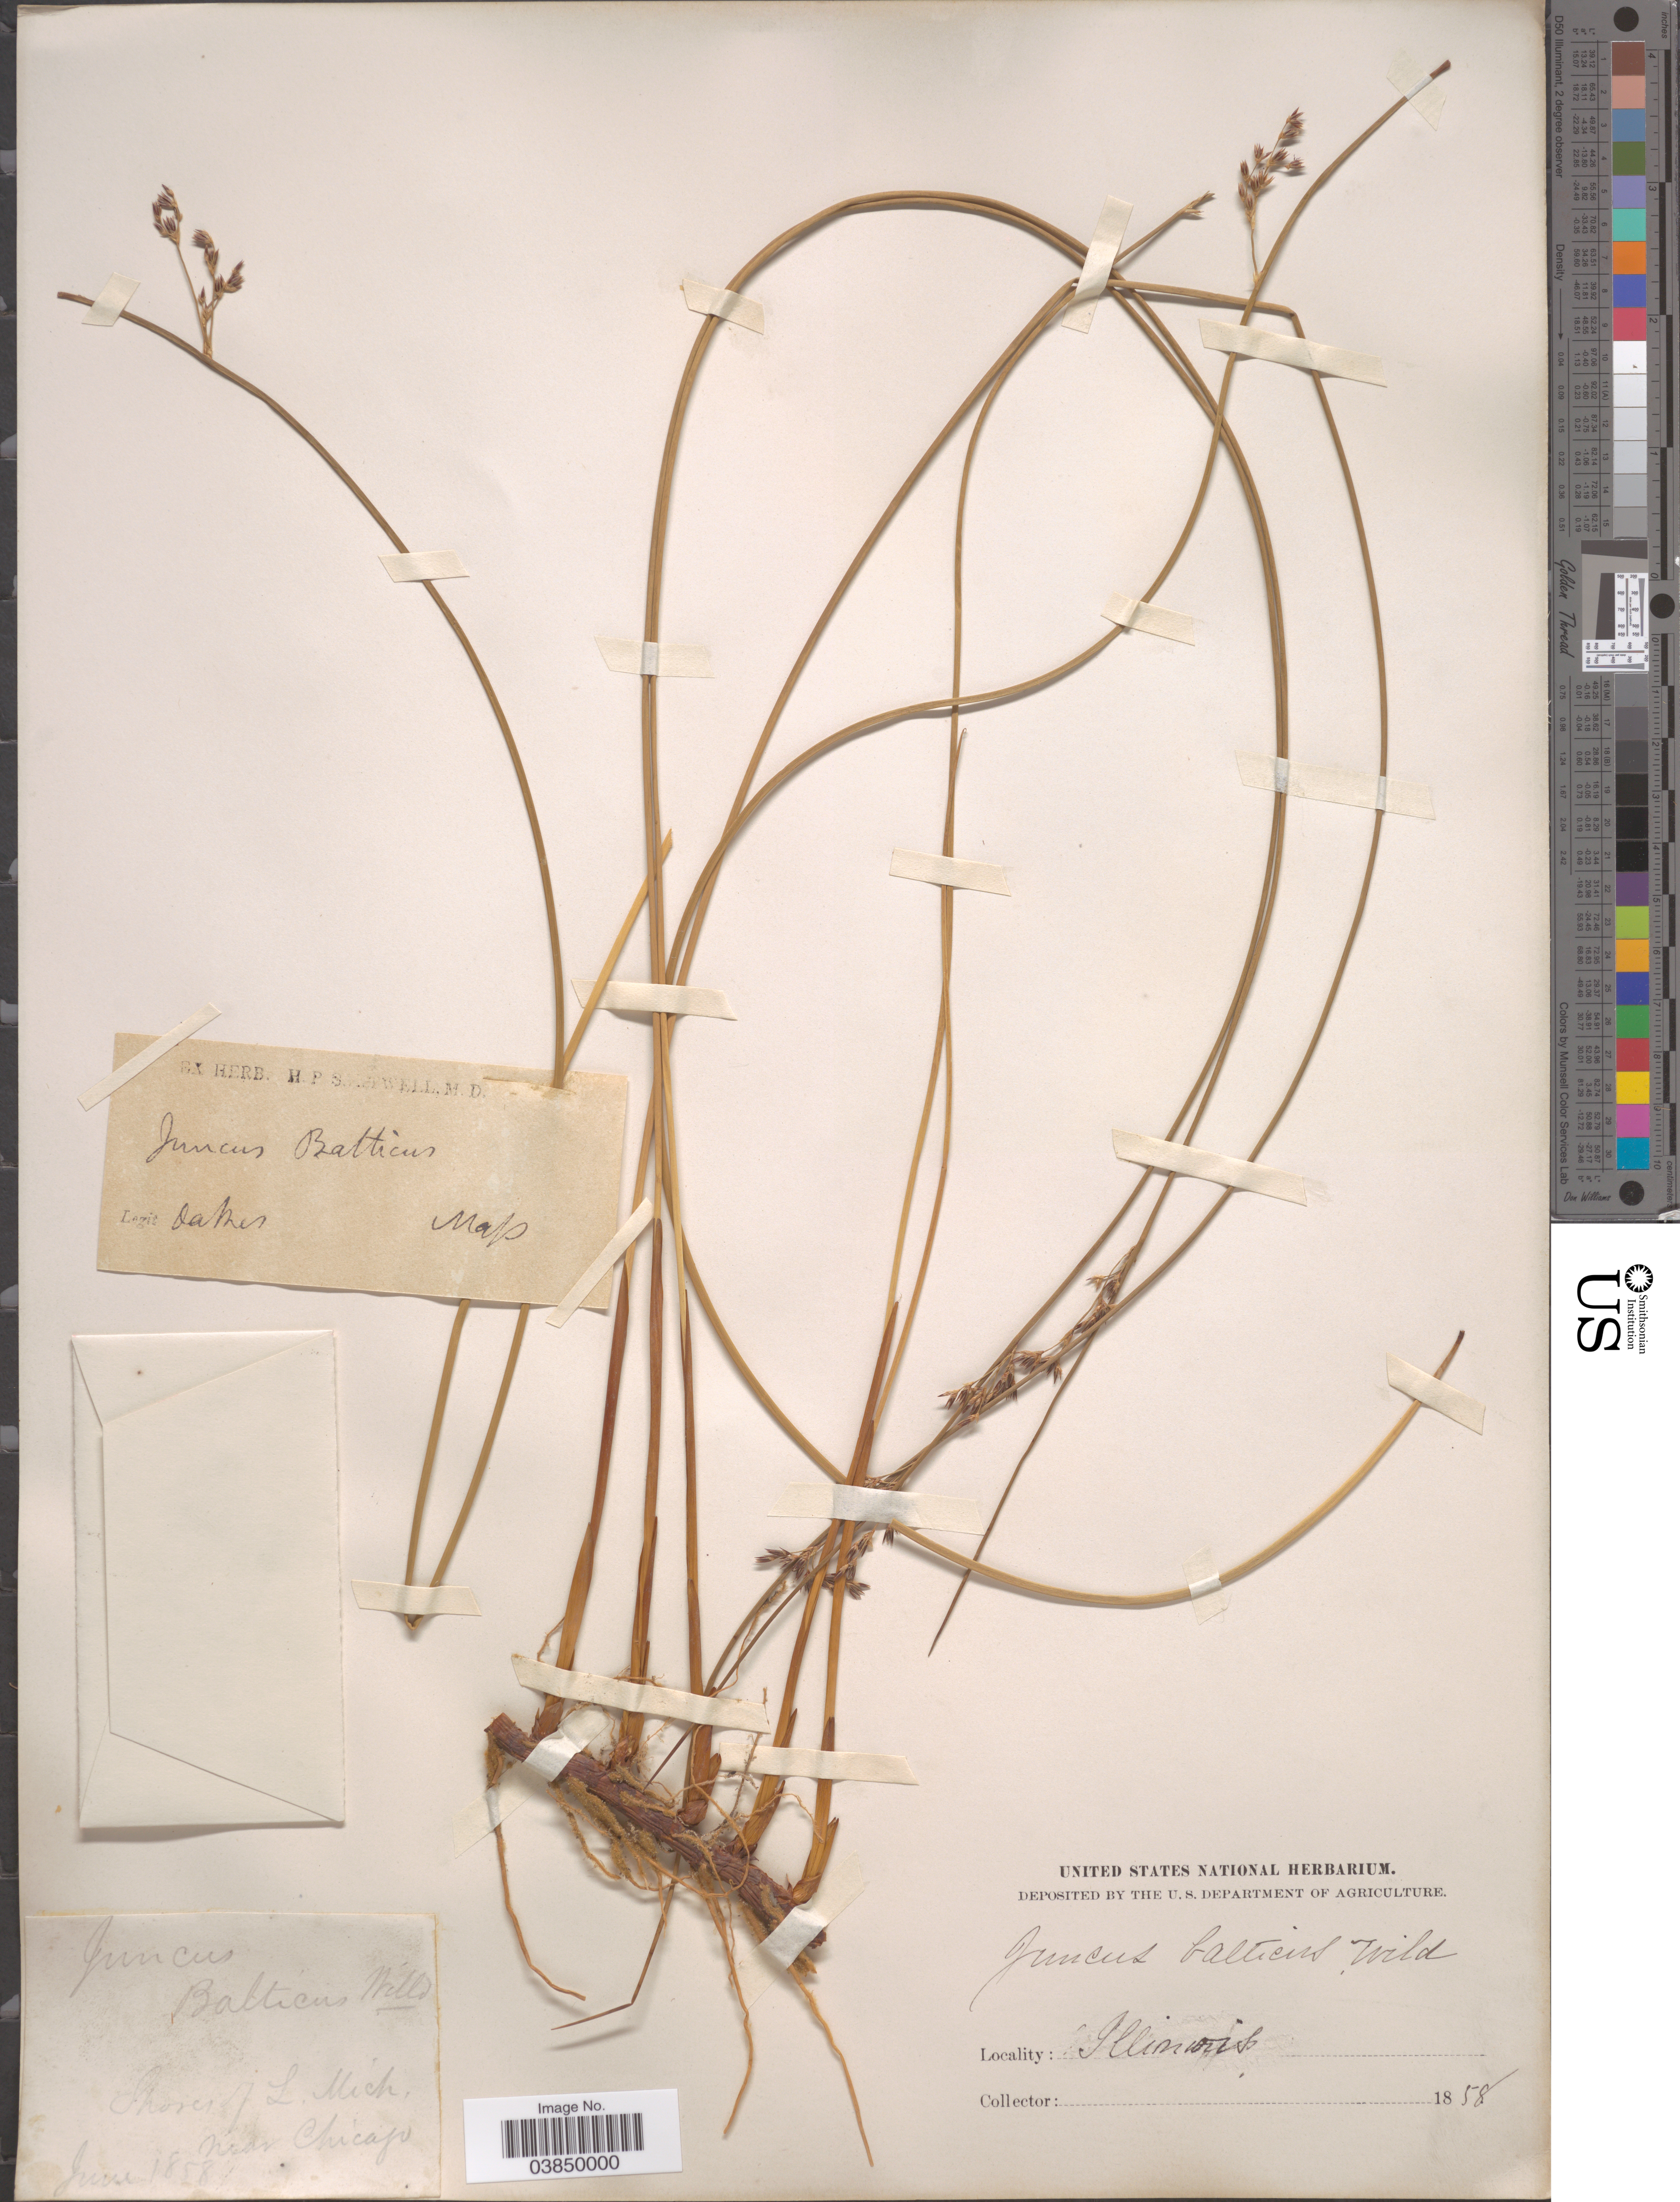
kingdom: Plantae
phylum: Tracheophyta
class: Liliopsida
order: Poales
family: Juncaceae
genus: Juncus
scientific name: Juncus balticus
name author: Willd.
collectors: -. Oakes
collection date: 1858-05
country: United States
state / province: Illinois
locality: Shores of L. Mich. near Chicago.